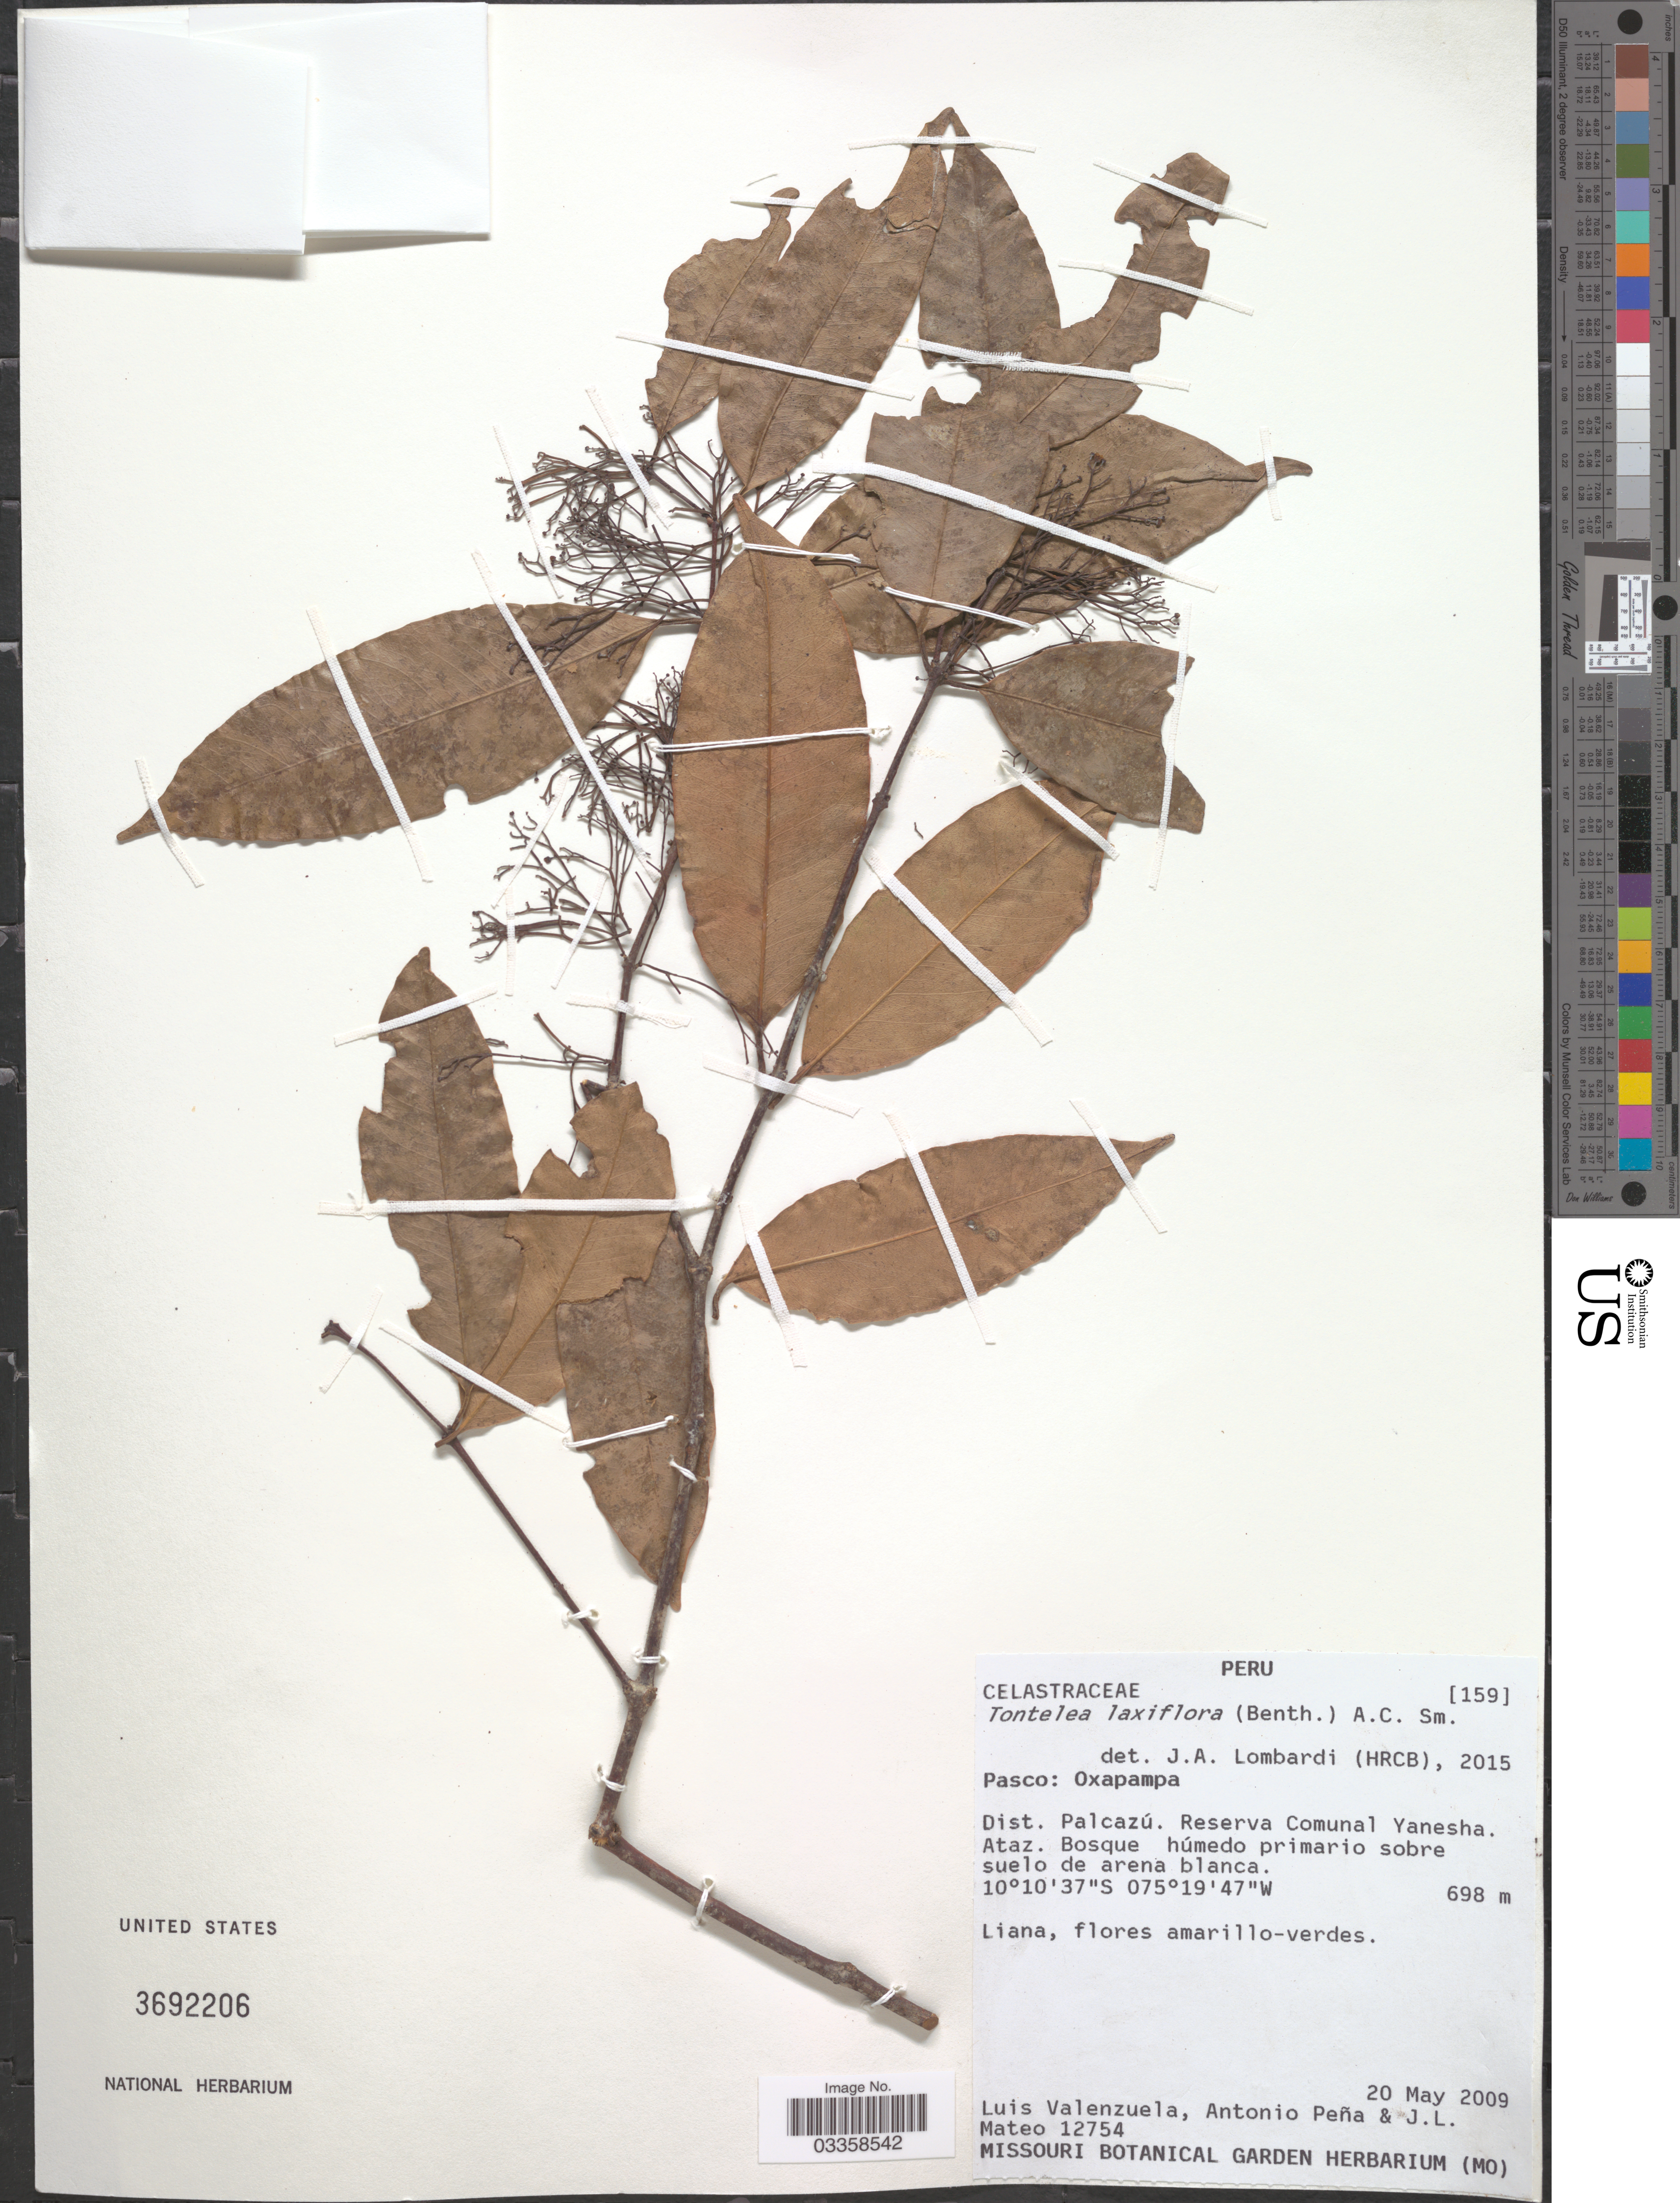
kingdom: Plantae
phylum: Tracheophyta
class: Magnoliopsida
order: Celastrales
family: Celastraceae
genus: Tontelea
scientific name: Tontelea laxiflora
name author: (Benth.) A.C. Sm.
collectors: L. Valenzuela, A. Pena & J. Mateo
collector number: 12754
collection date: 2009-05-20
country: Peru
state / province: Pasco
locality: Oxapampa. Dist. Palcazú. Reserva Comunal Yanesha. Ataz.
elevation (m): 698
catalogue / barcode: US 3692206